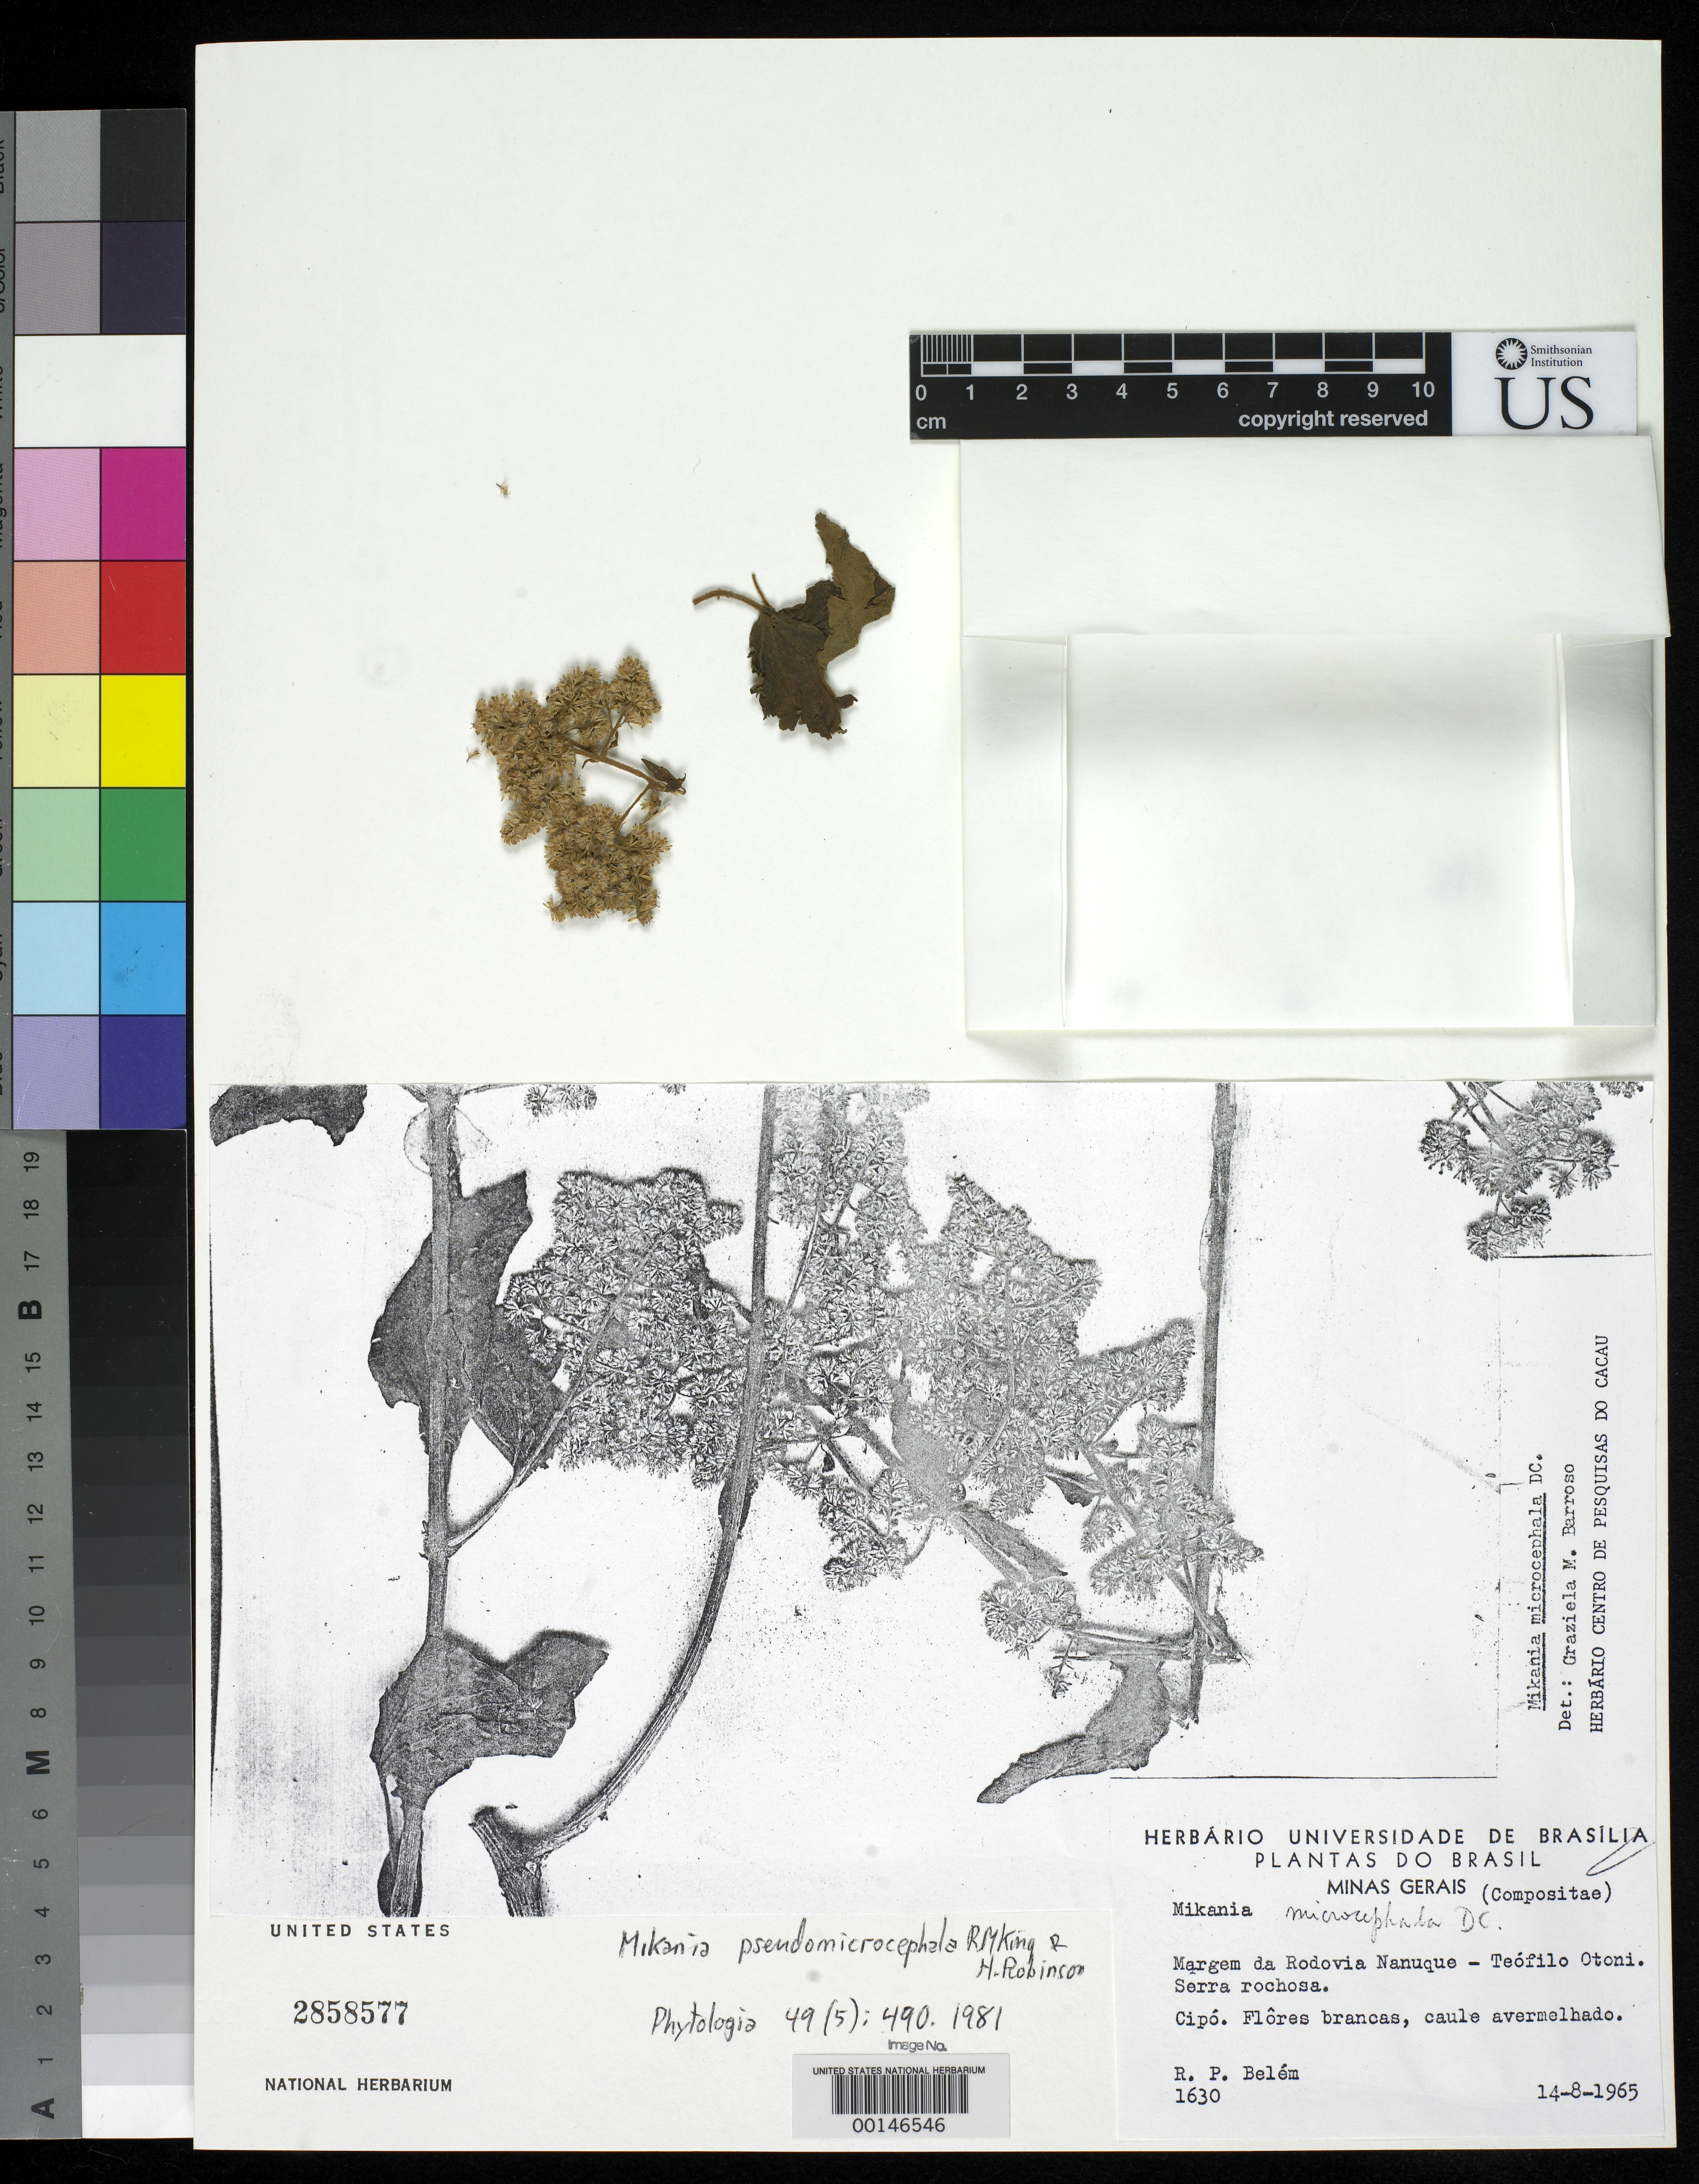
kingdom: Plantae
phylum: Tracheophyta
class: Magnoliopsida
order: Asterales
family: Asteraceae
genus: Mikania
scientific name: Mikania pseudomicrocephala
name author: R.M. King & H. Rob.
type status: Isotype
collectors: R. P. Belém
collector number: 1630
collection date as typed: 14 Aug 1965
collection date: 1965-08-14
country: Brazil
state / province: Minas Gerais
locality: Margenda Rodovia Nanuque, Teofilo Otoni.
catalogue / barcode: US 2858577